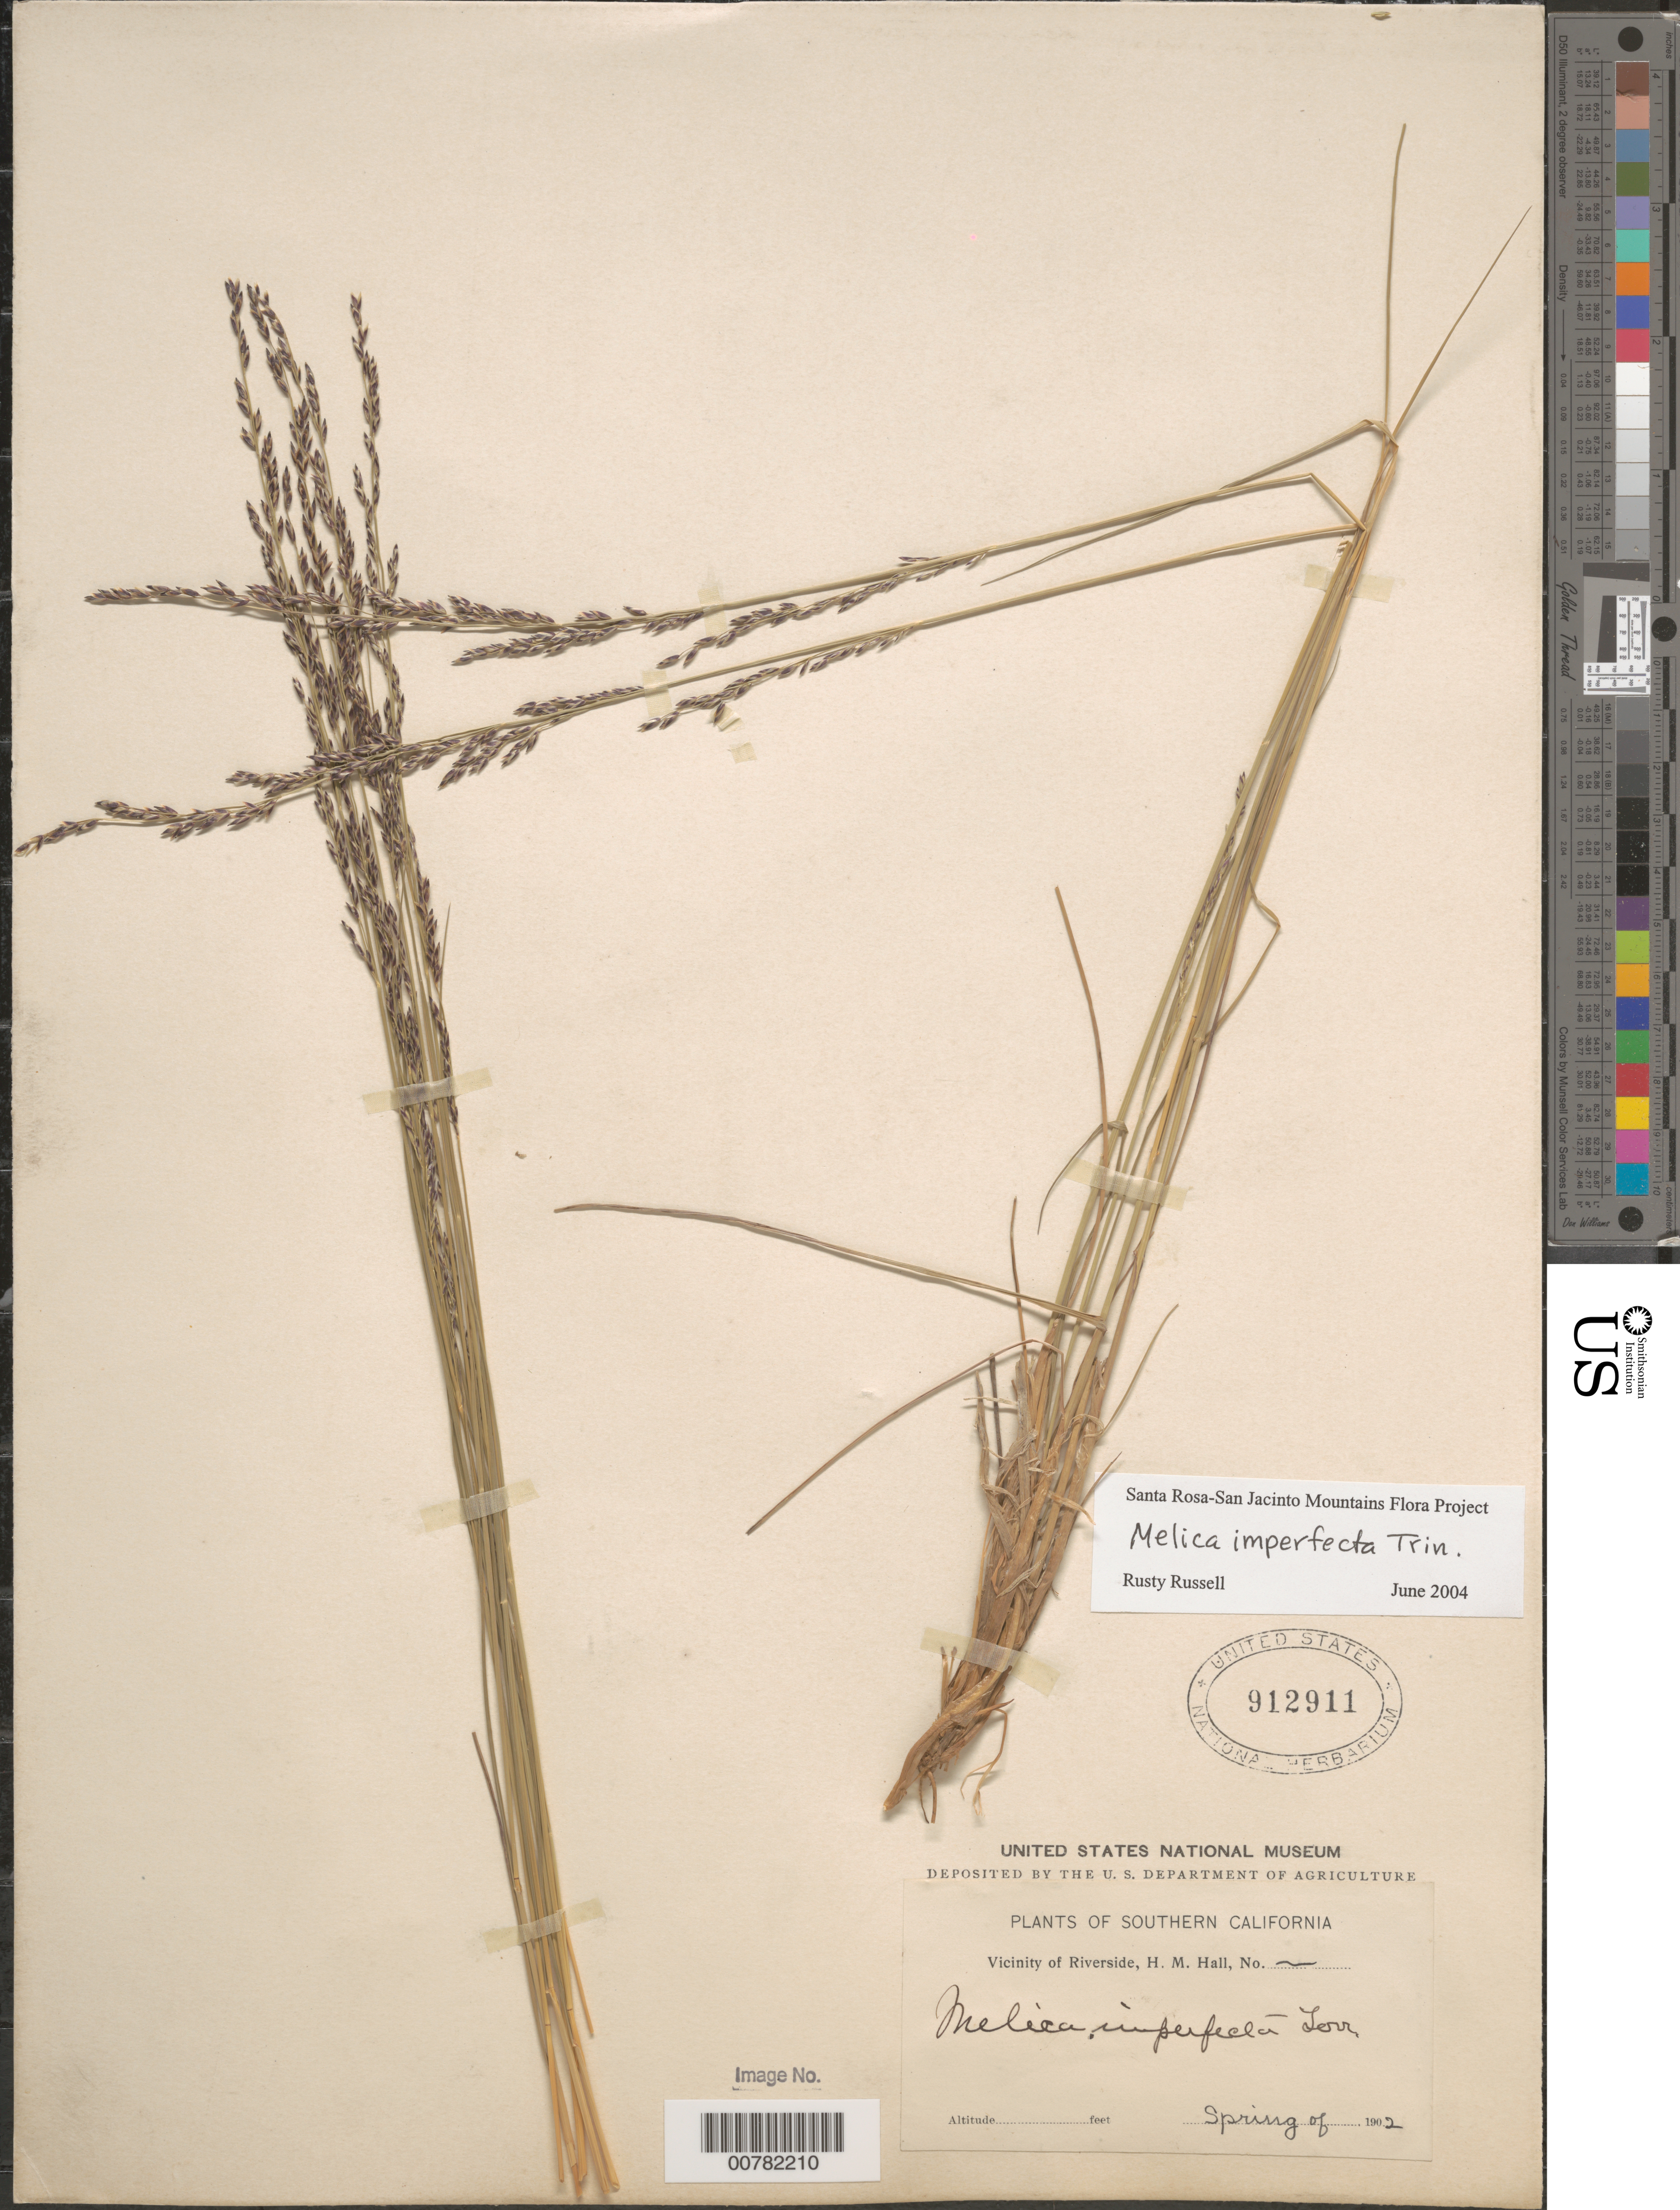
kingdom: Plantae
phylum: Tracheophyta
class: Liliopsida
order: Poales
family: Poaceae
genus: Melica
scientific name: Melica imperfecta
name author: Trin.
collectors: H. M. Hall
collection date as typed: Spring of 1902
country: United States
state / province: California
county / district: Riverside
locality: Southern California. Vicinity of Riverside.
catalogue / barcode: US 912911